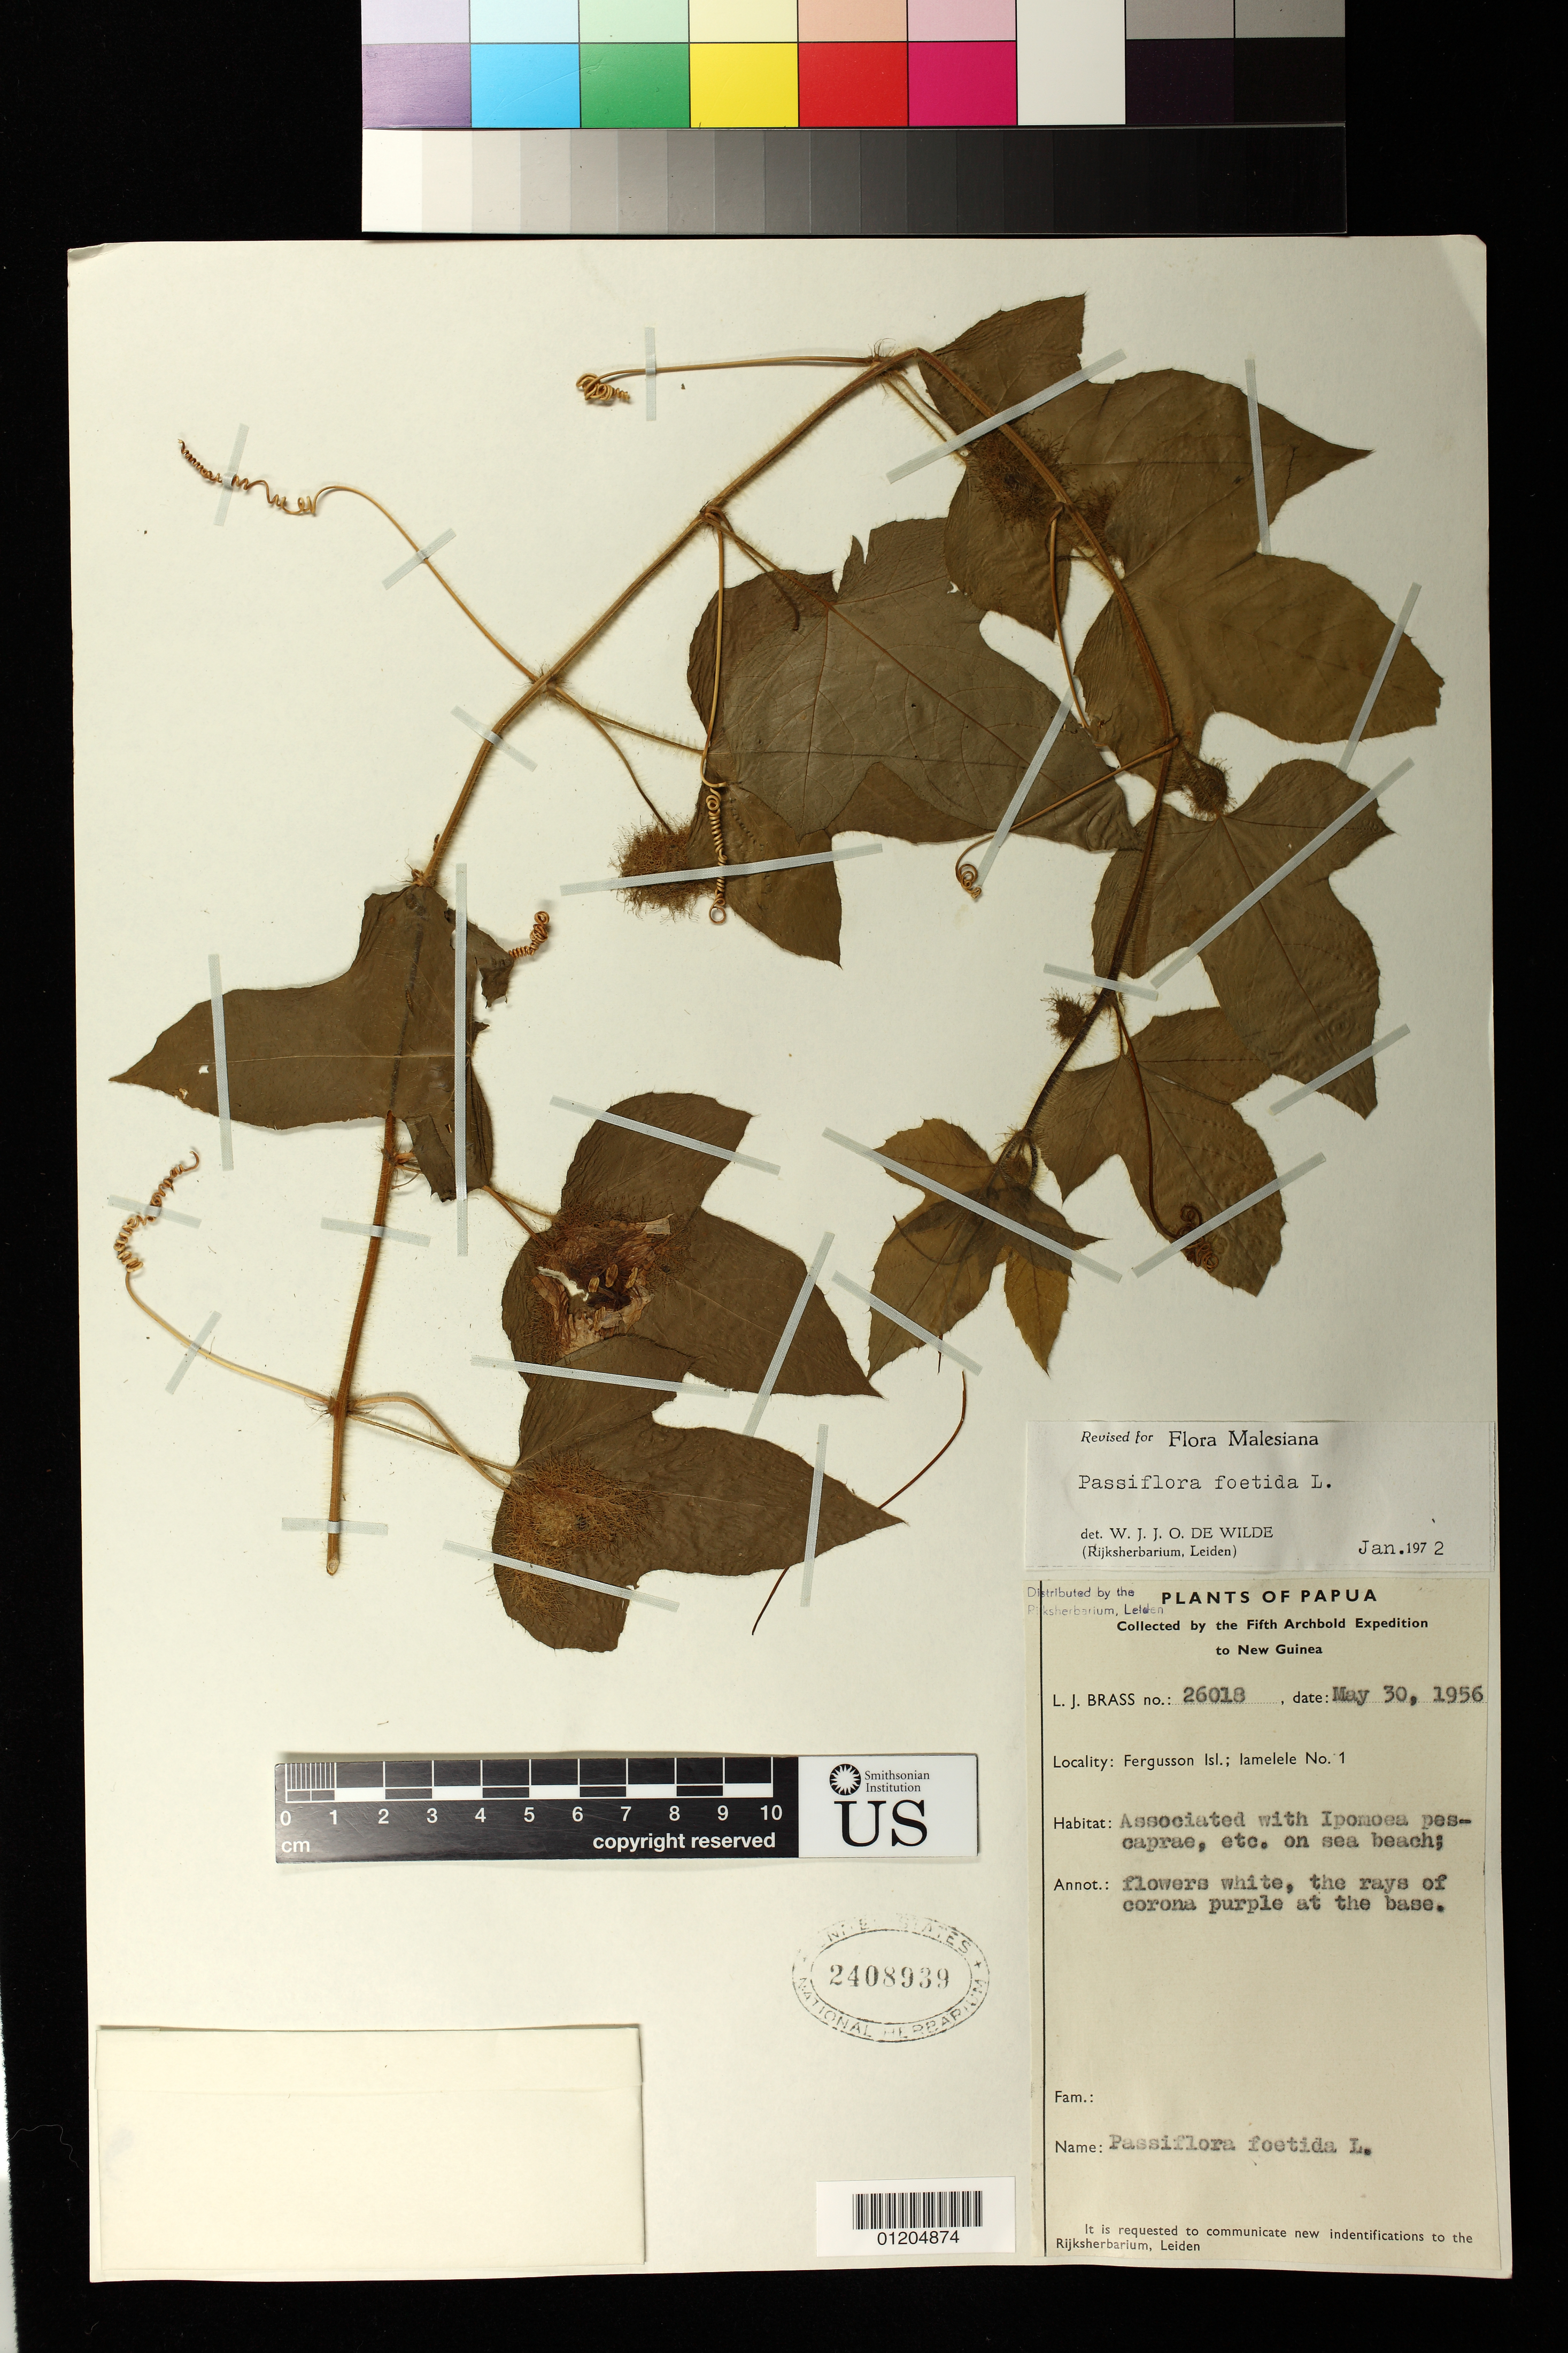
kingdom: Plantae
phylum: Tracheophyta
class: Magnoliopsida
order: Malpighiales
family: Passifloraceae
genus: Passiflora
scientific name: Passiflora foetida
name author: L.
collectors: L. J. Brass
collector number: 26018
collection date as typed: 30 May 1956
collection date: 1956-05-30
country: Papua New Guinea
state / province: Milne Bay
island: Fergusson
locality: Fergusson island; lamelele no. 1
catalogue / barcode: US 2408939